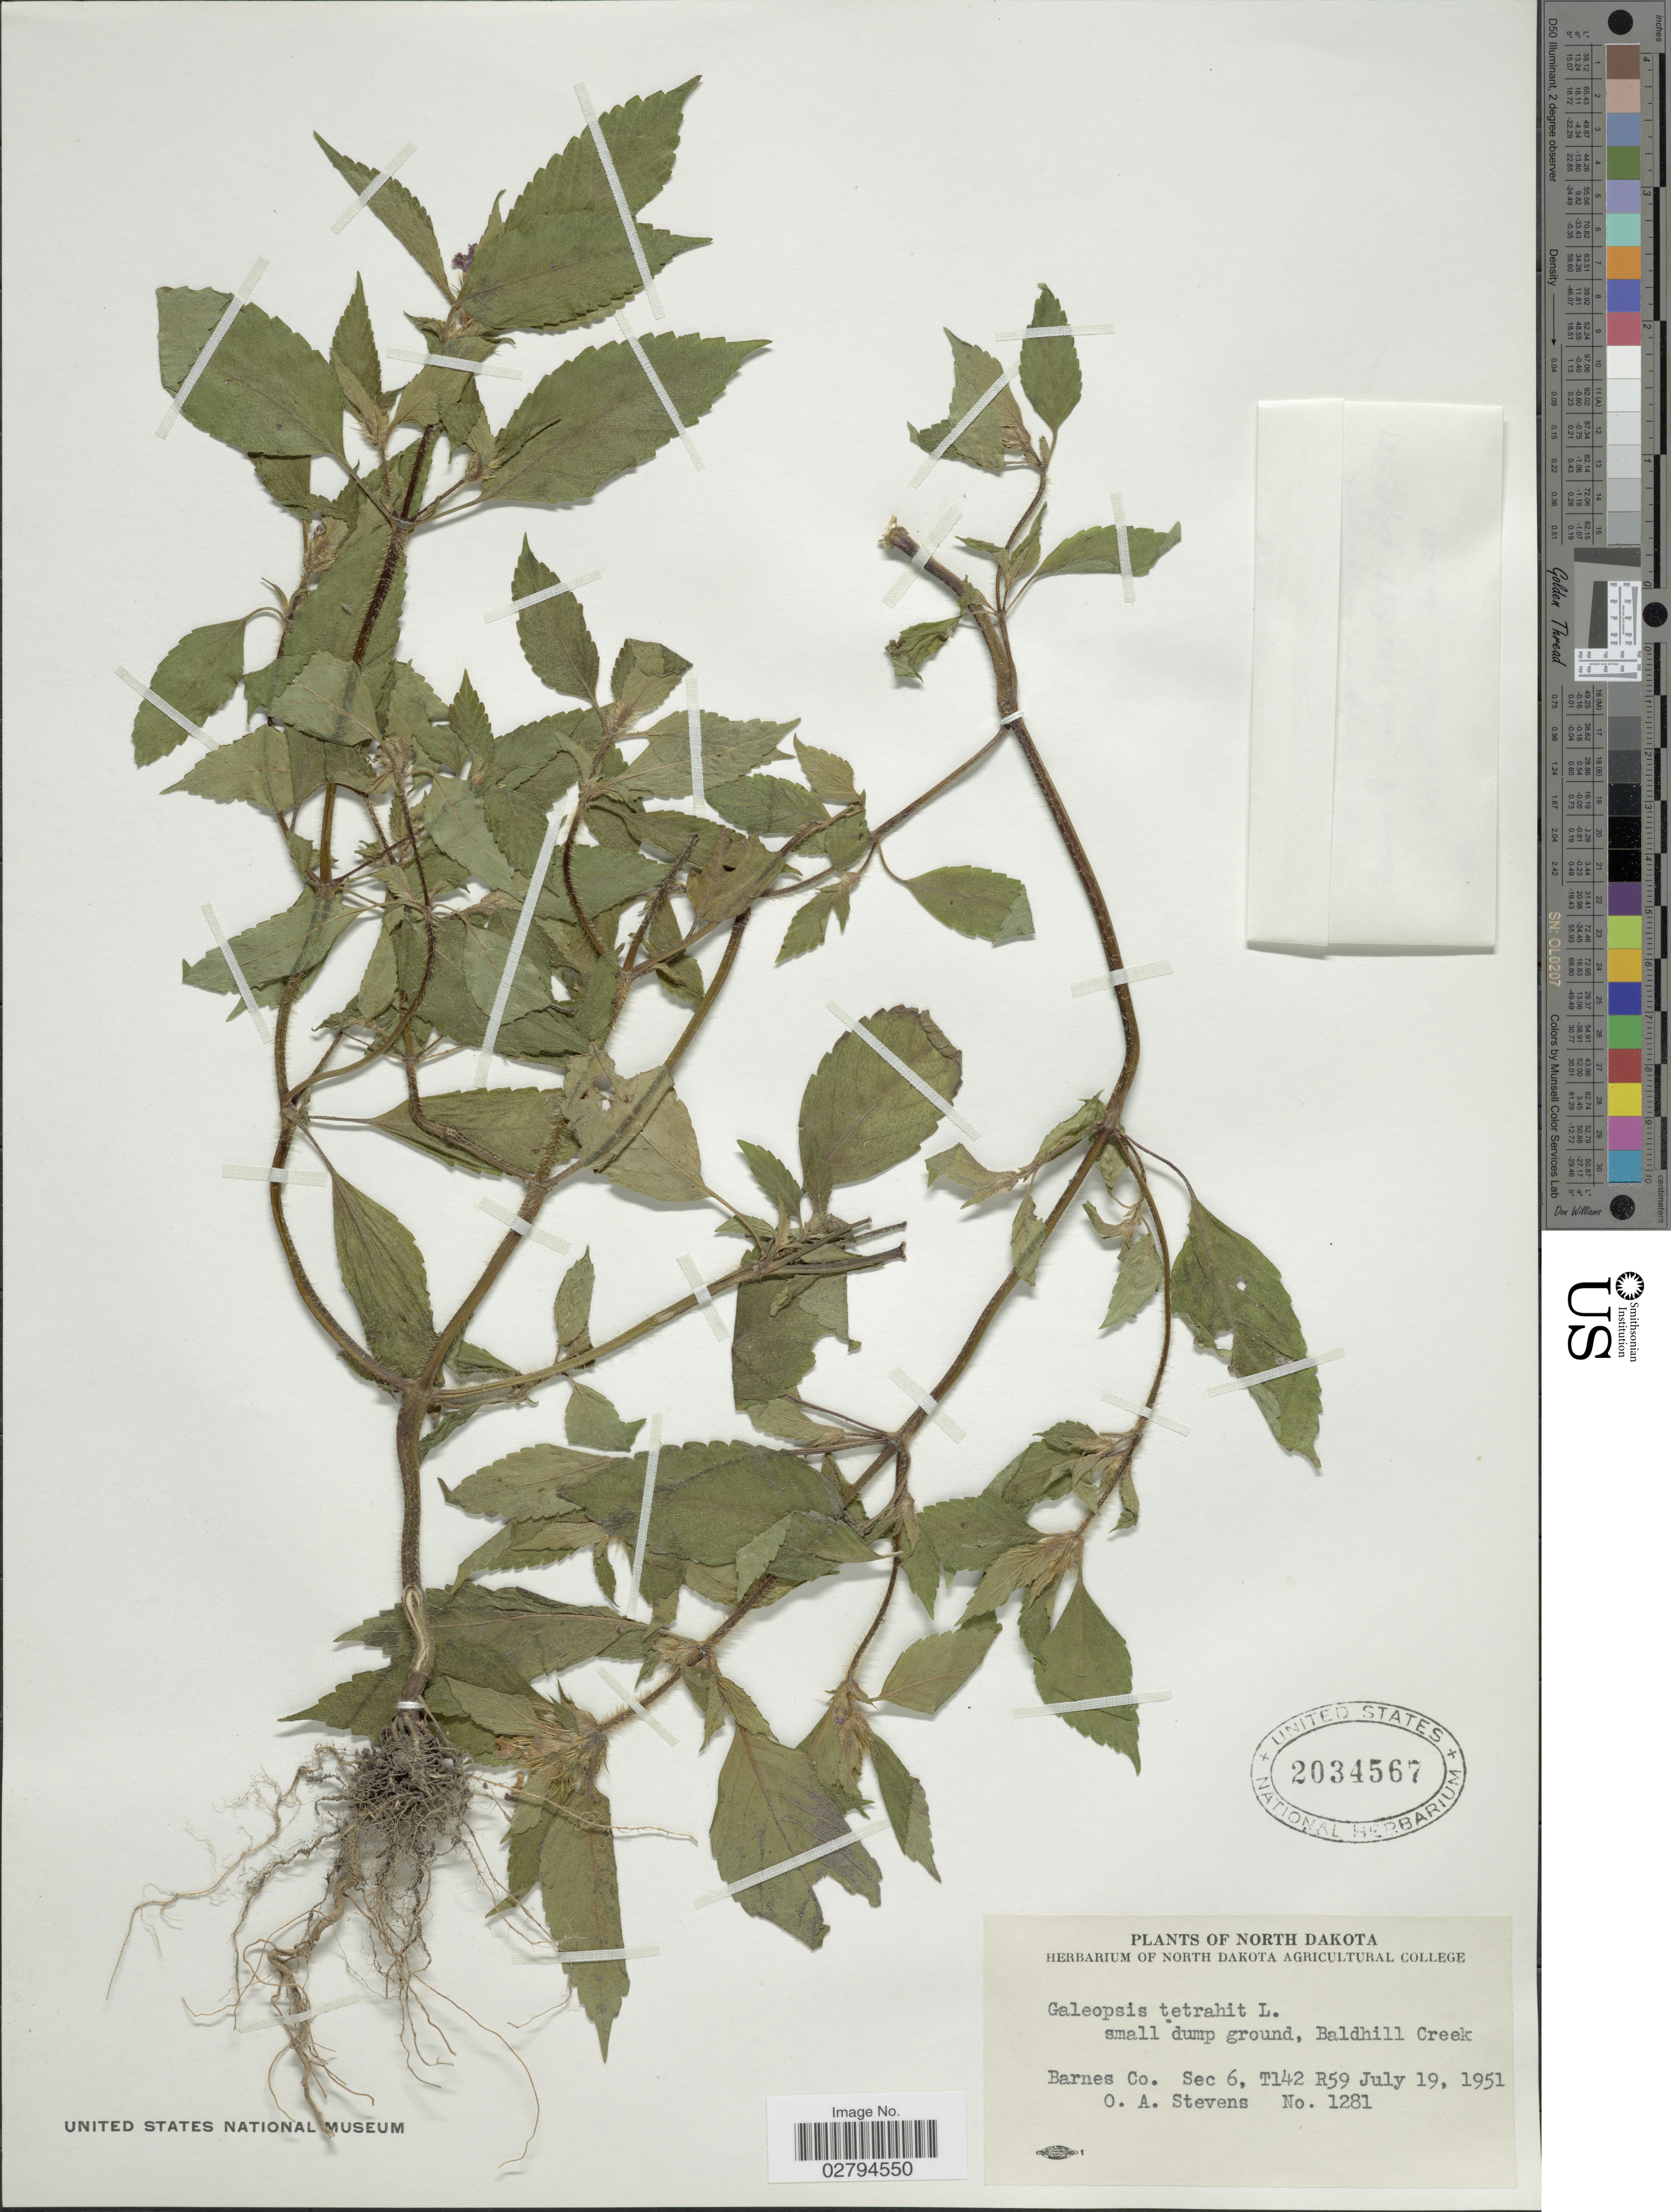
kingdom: Plantae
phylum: Tracheophyta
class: Magnoliopsida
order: Lamiales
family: Lamiaceae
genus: Galeopsis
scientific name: Galeopsis tetrahit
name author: L.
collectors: O. A. Stevens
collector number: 1281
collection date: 1951-07-19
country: United States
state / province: North Dakota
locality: Barnes Co. Sec 6, T142 R59.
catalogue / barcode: US 2034567